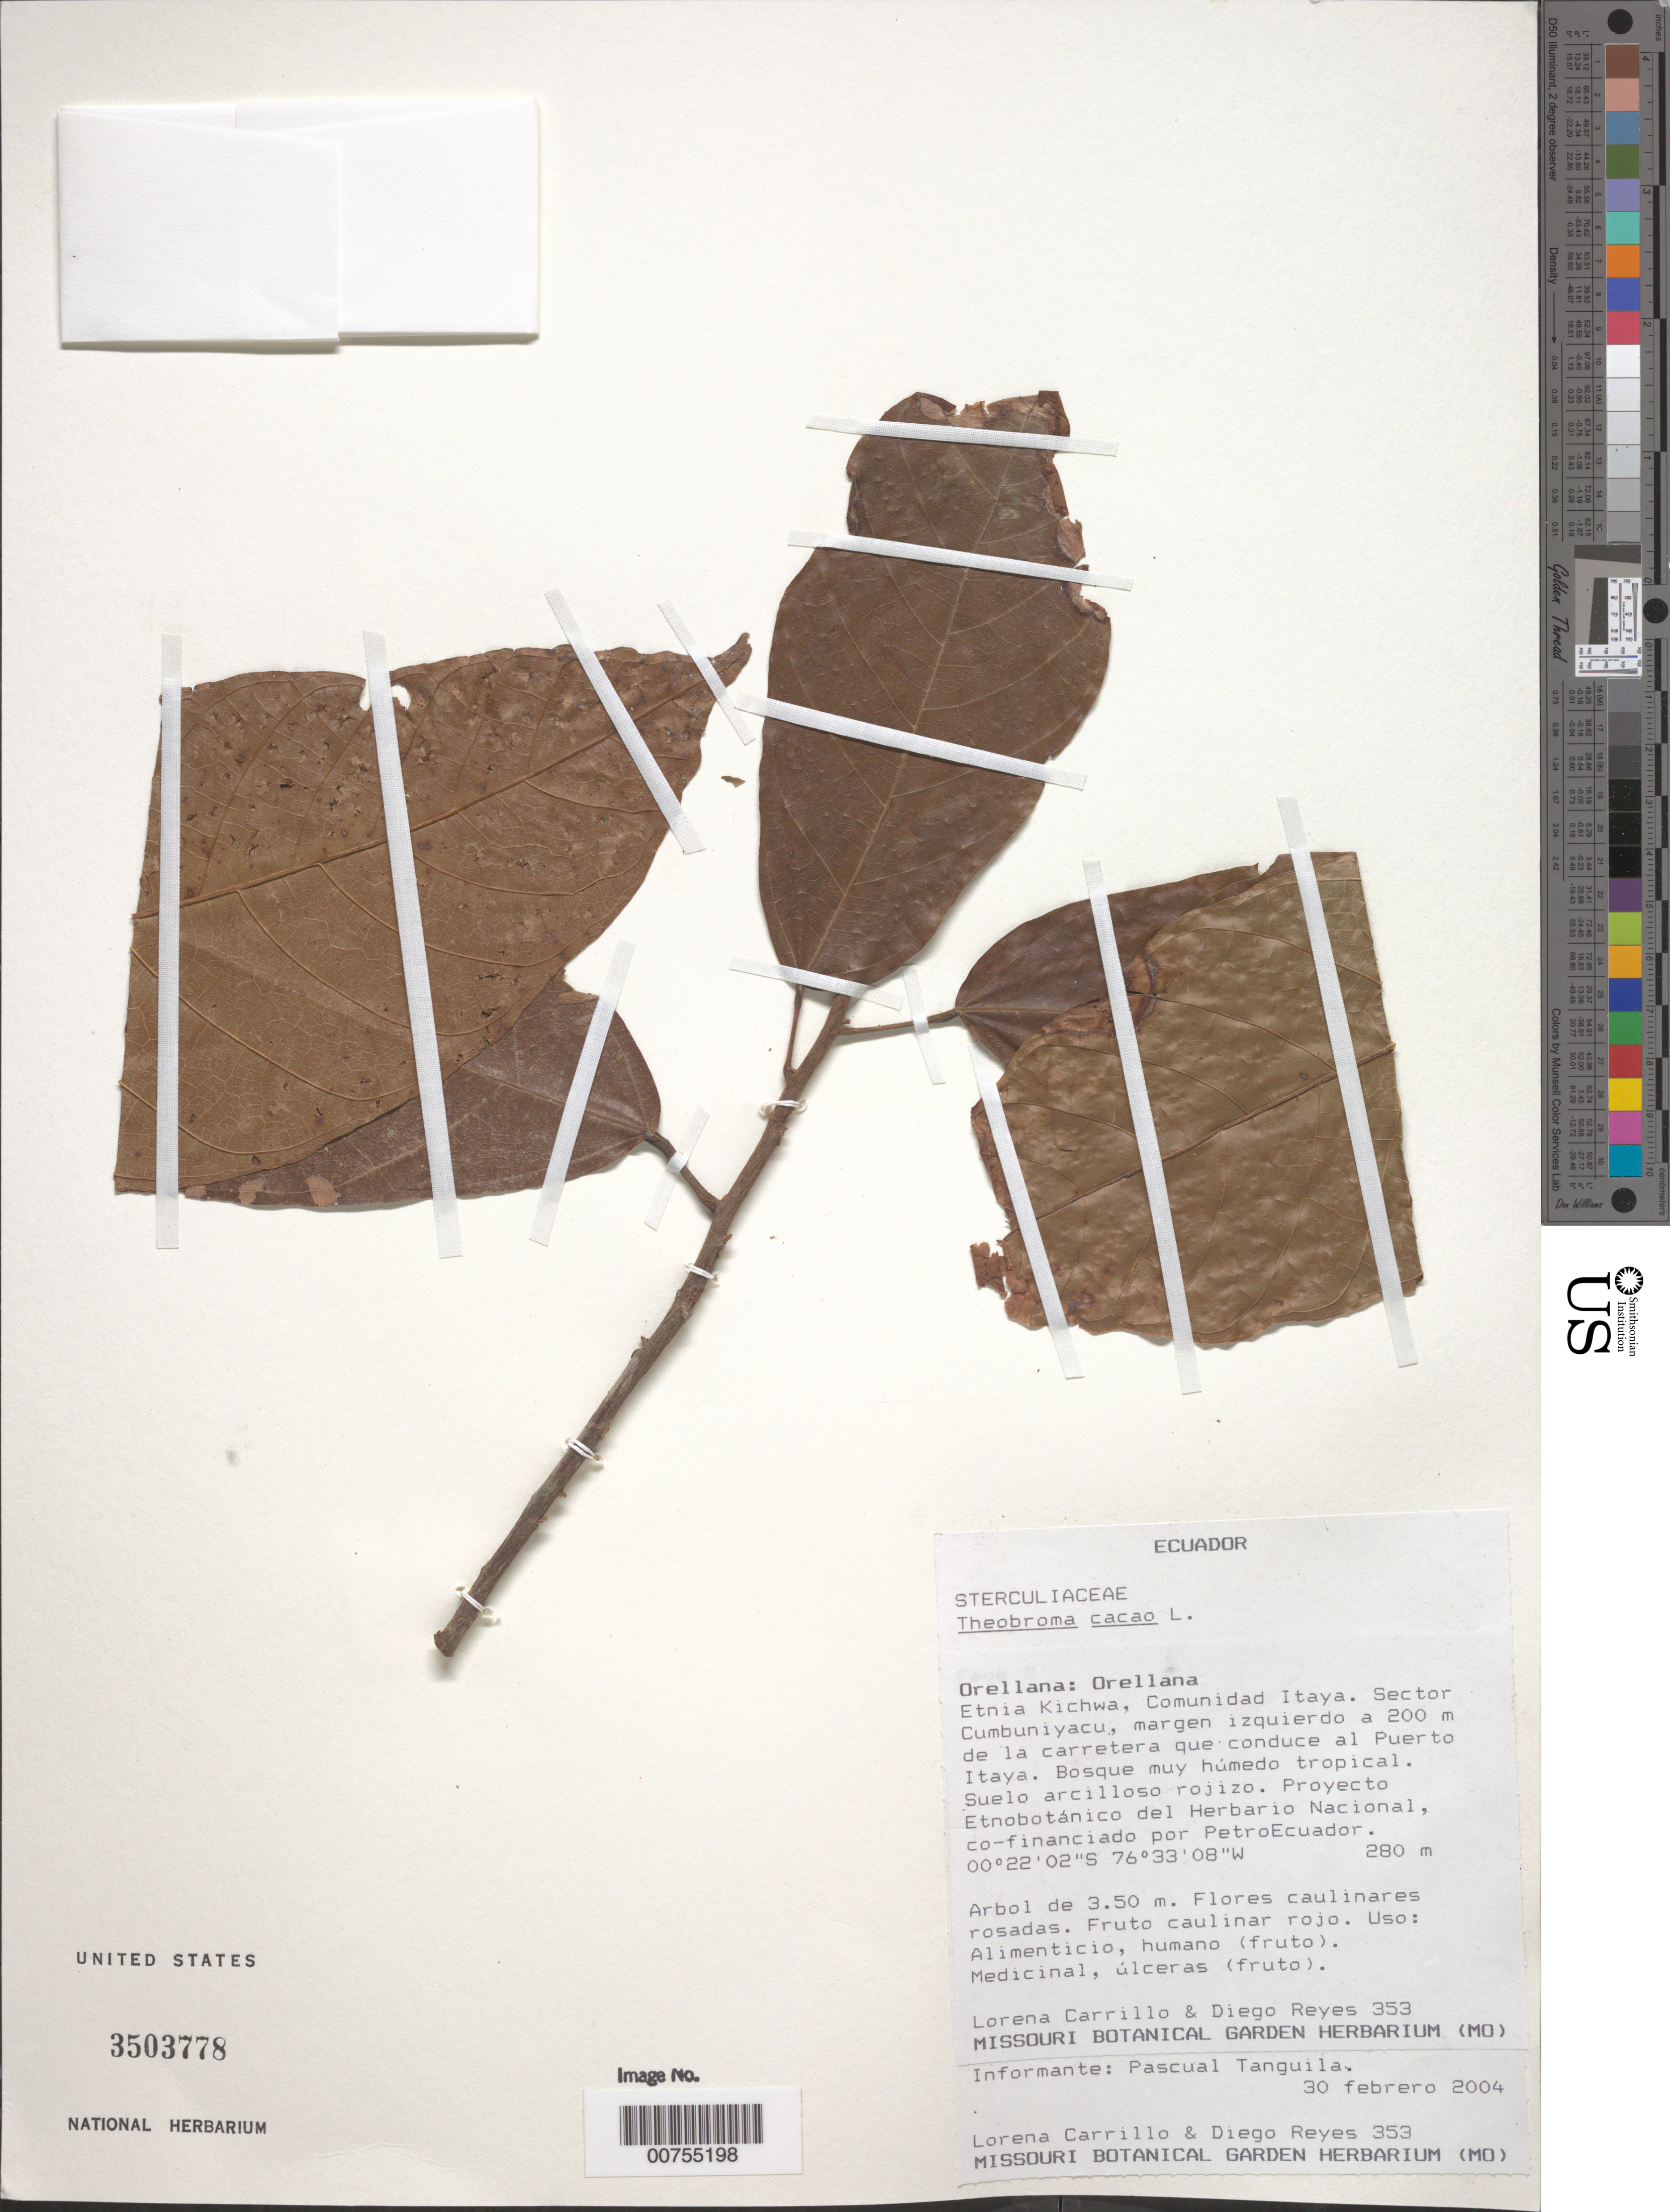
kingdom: Plantae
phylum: Tracheophyta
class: Magnoliopsida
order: Malvales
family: Malvaceae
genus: Theobroma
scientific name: Theobroma cacao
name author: L.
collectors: L. Carrillo & D. Reyes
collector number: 353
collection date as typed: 30 Feb 2004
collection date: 2004-02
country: Ecuador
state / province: Napo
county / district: Orellana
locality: Orellana, Etnia Kichwa, Comunidad Itaya. Sector Cumbuniyacu, margen izuierdo a 200 m de la carretera que conduce al Puerto Itaya.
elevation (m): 280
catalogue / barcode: US 350378